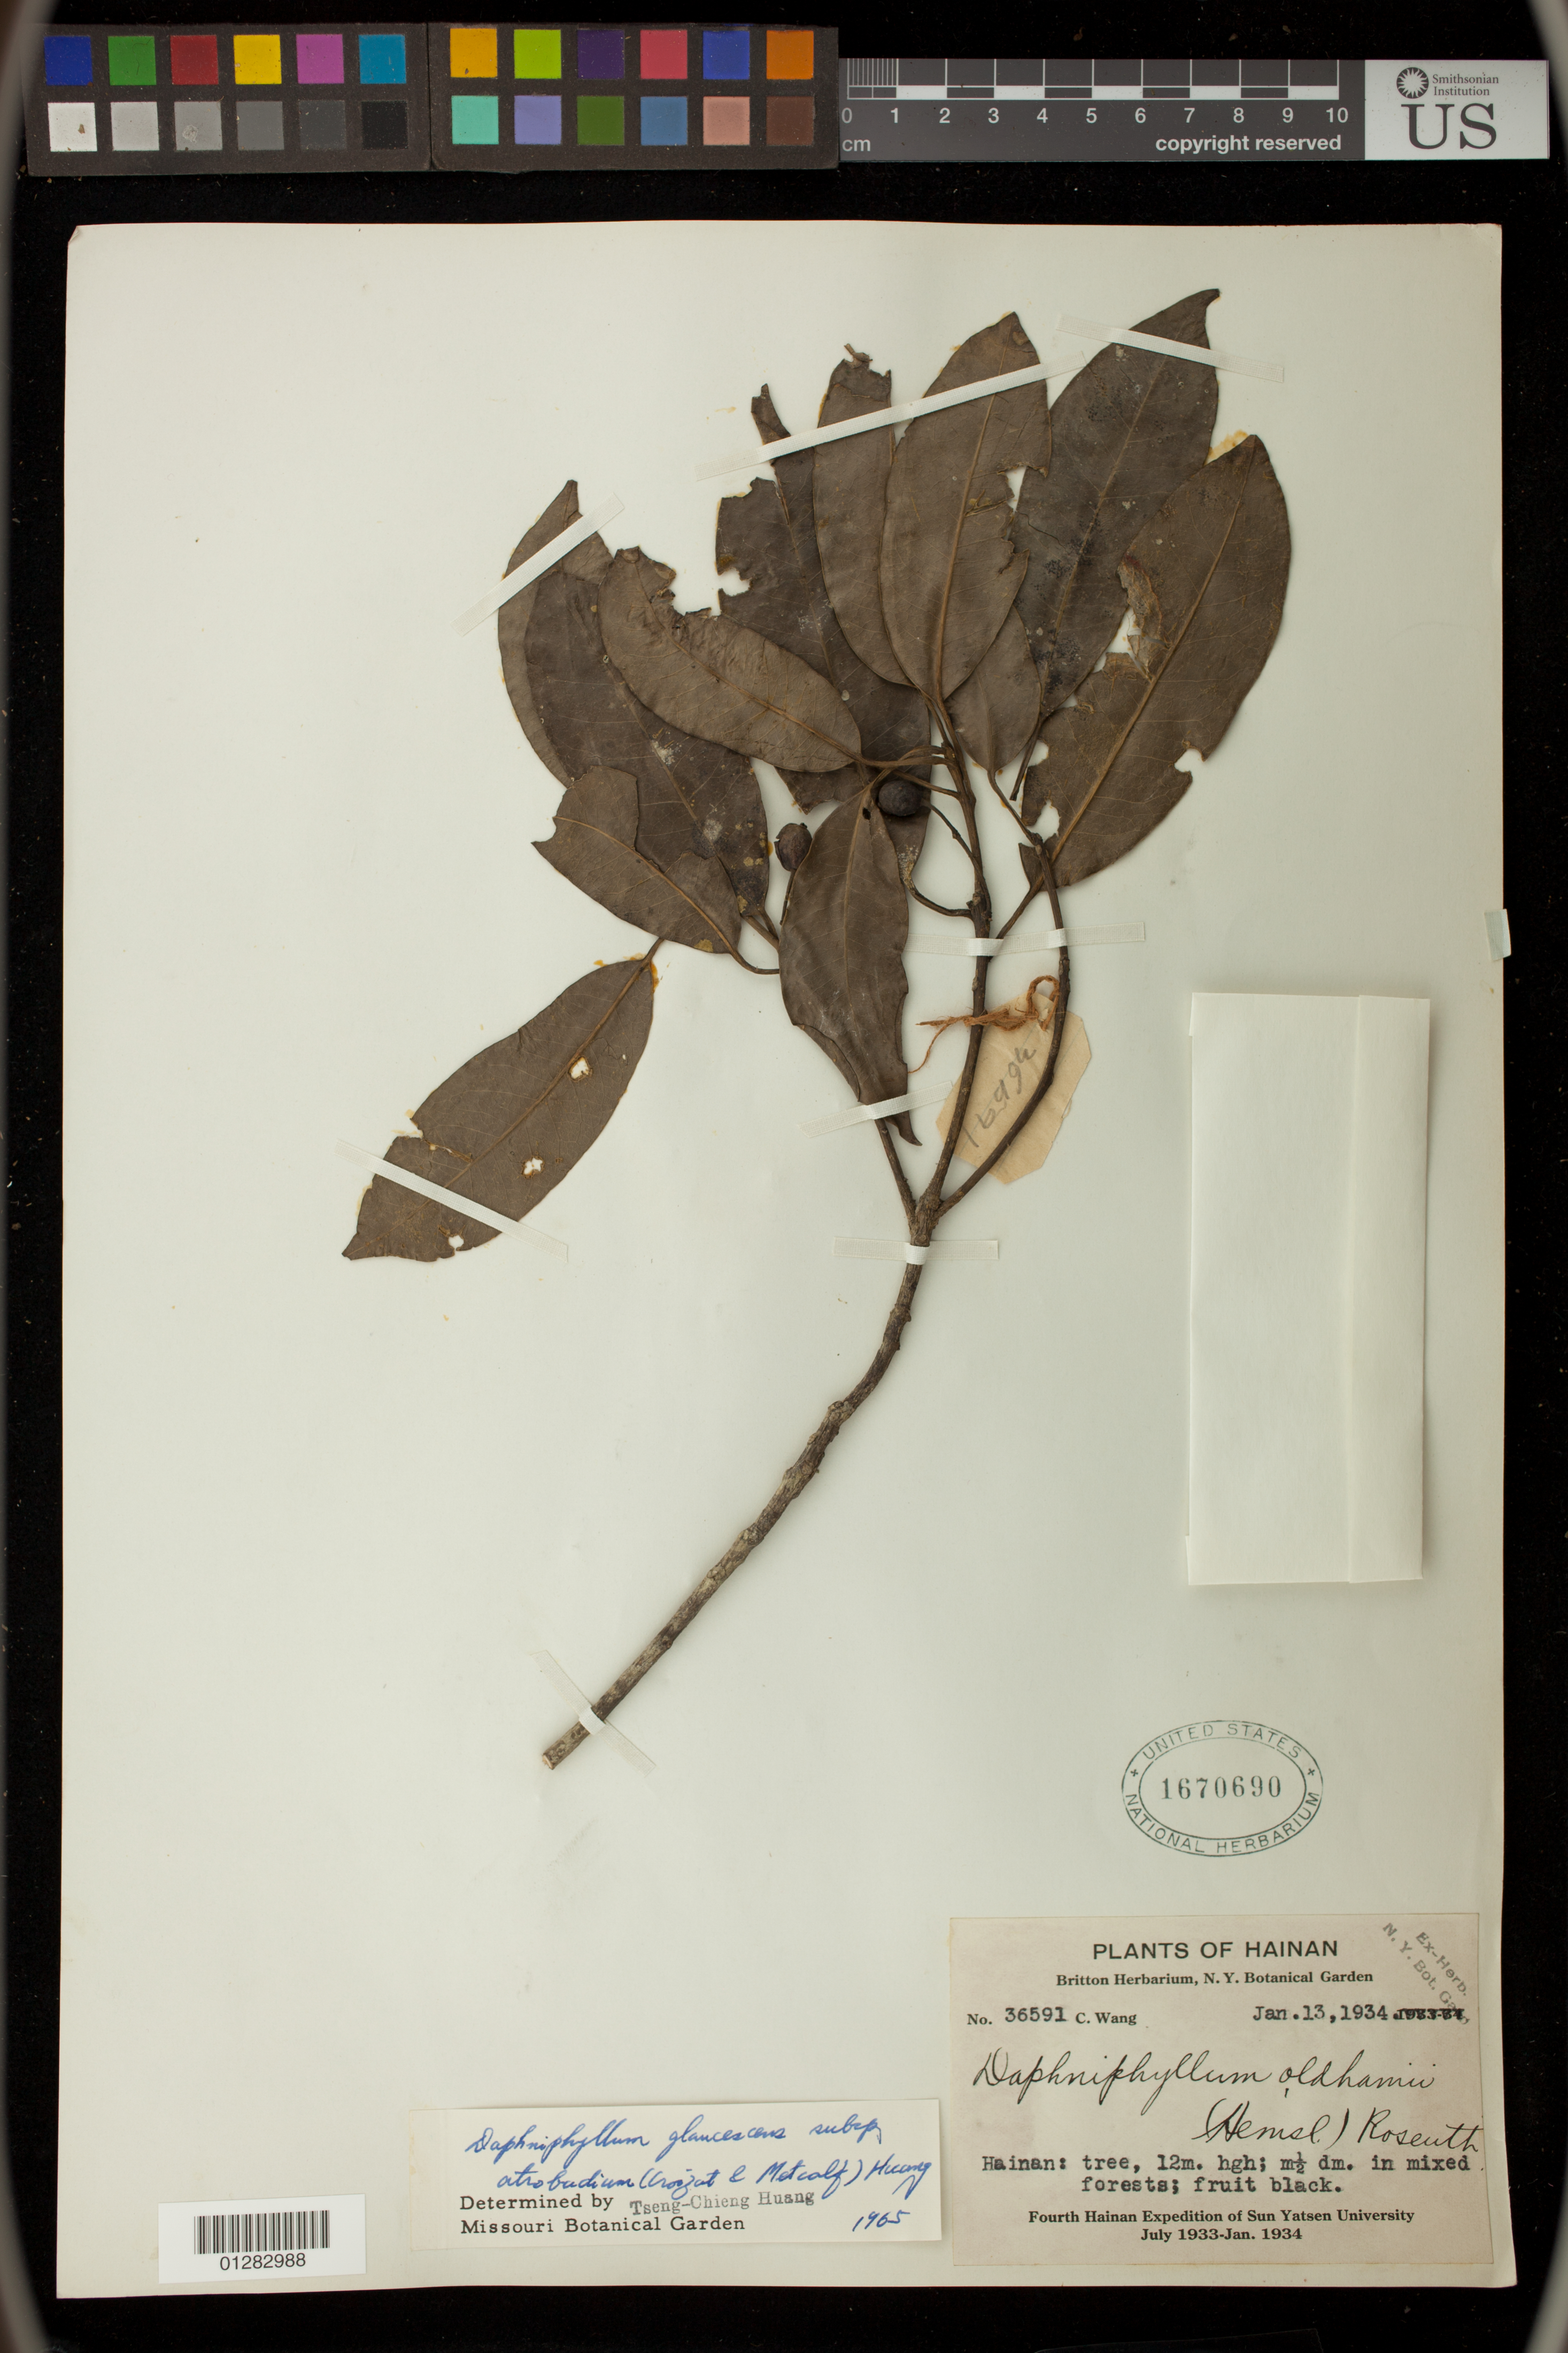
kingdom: Plantae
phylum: Tracheophyta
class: Magnoliopsida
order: Saxifragales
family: Daphniphyllaceae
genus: Daphniphyllum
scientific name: Daphniphyllum glaucescens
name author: Blume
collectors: C. Wang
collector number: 36591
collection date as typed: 13 Jan 1934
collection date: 1934-01-13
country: China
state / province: Hainan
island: Hainan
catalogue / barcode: US 1670690